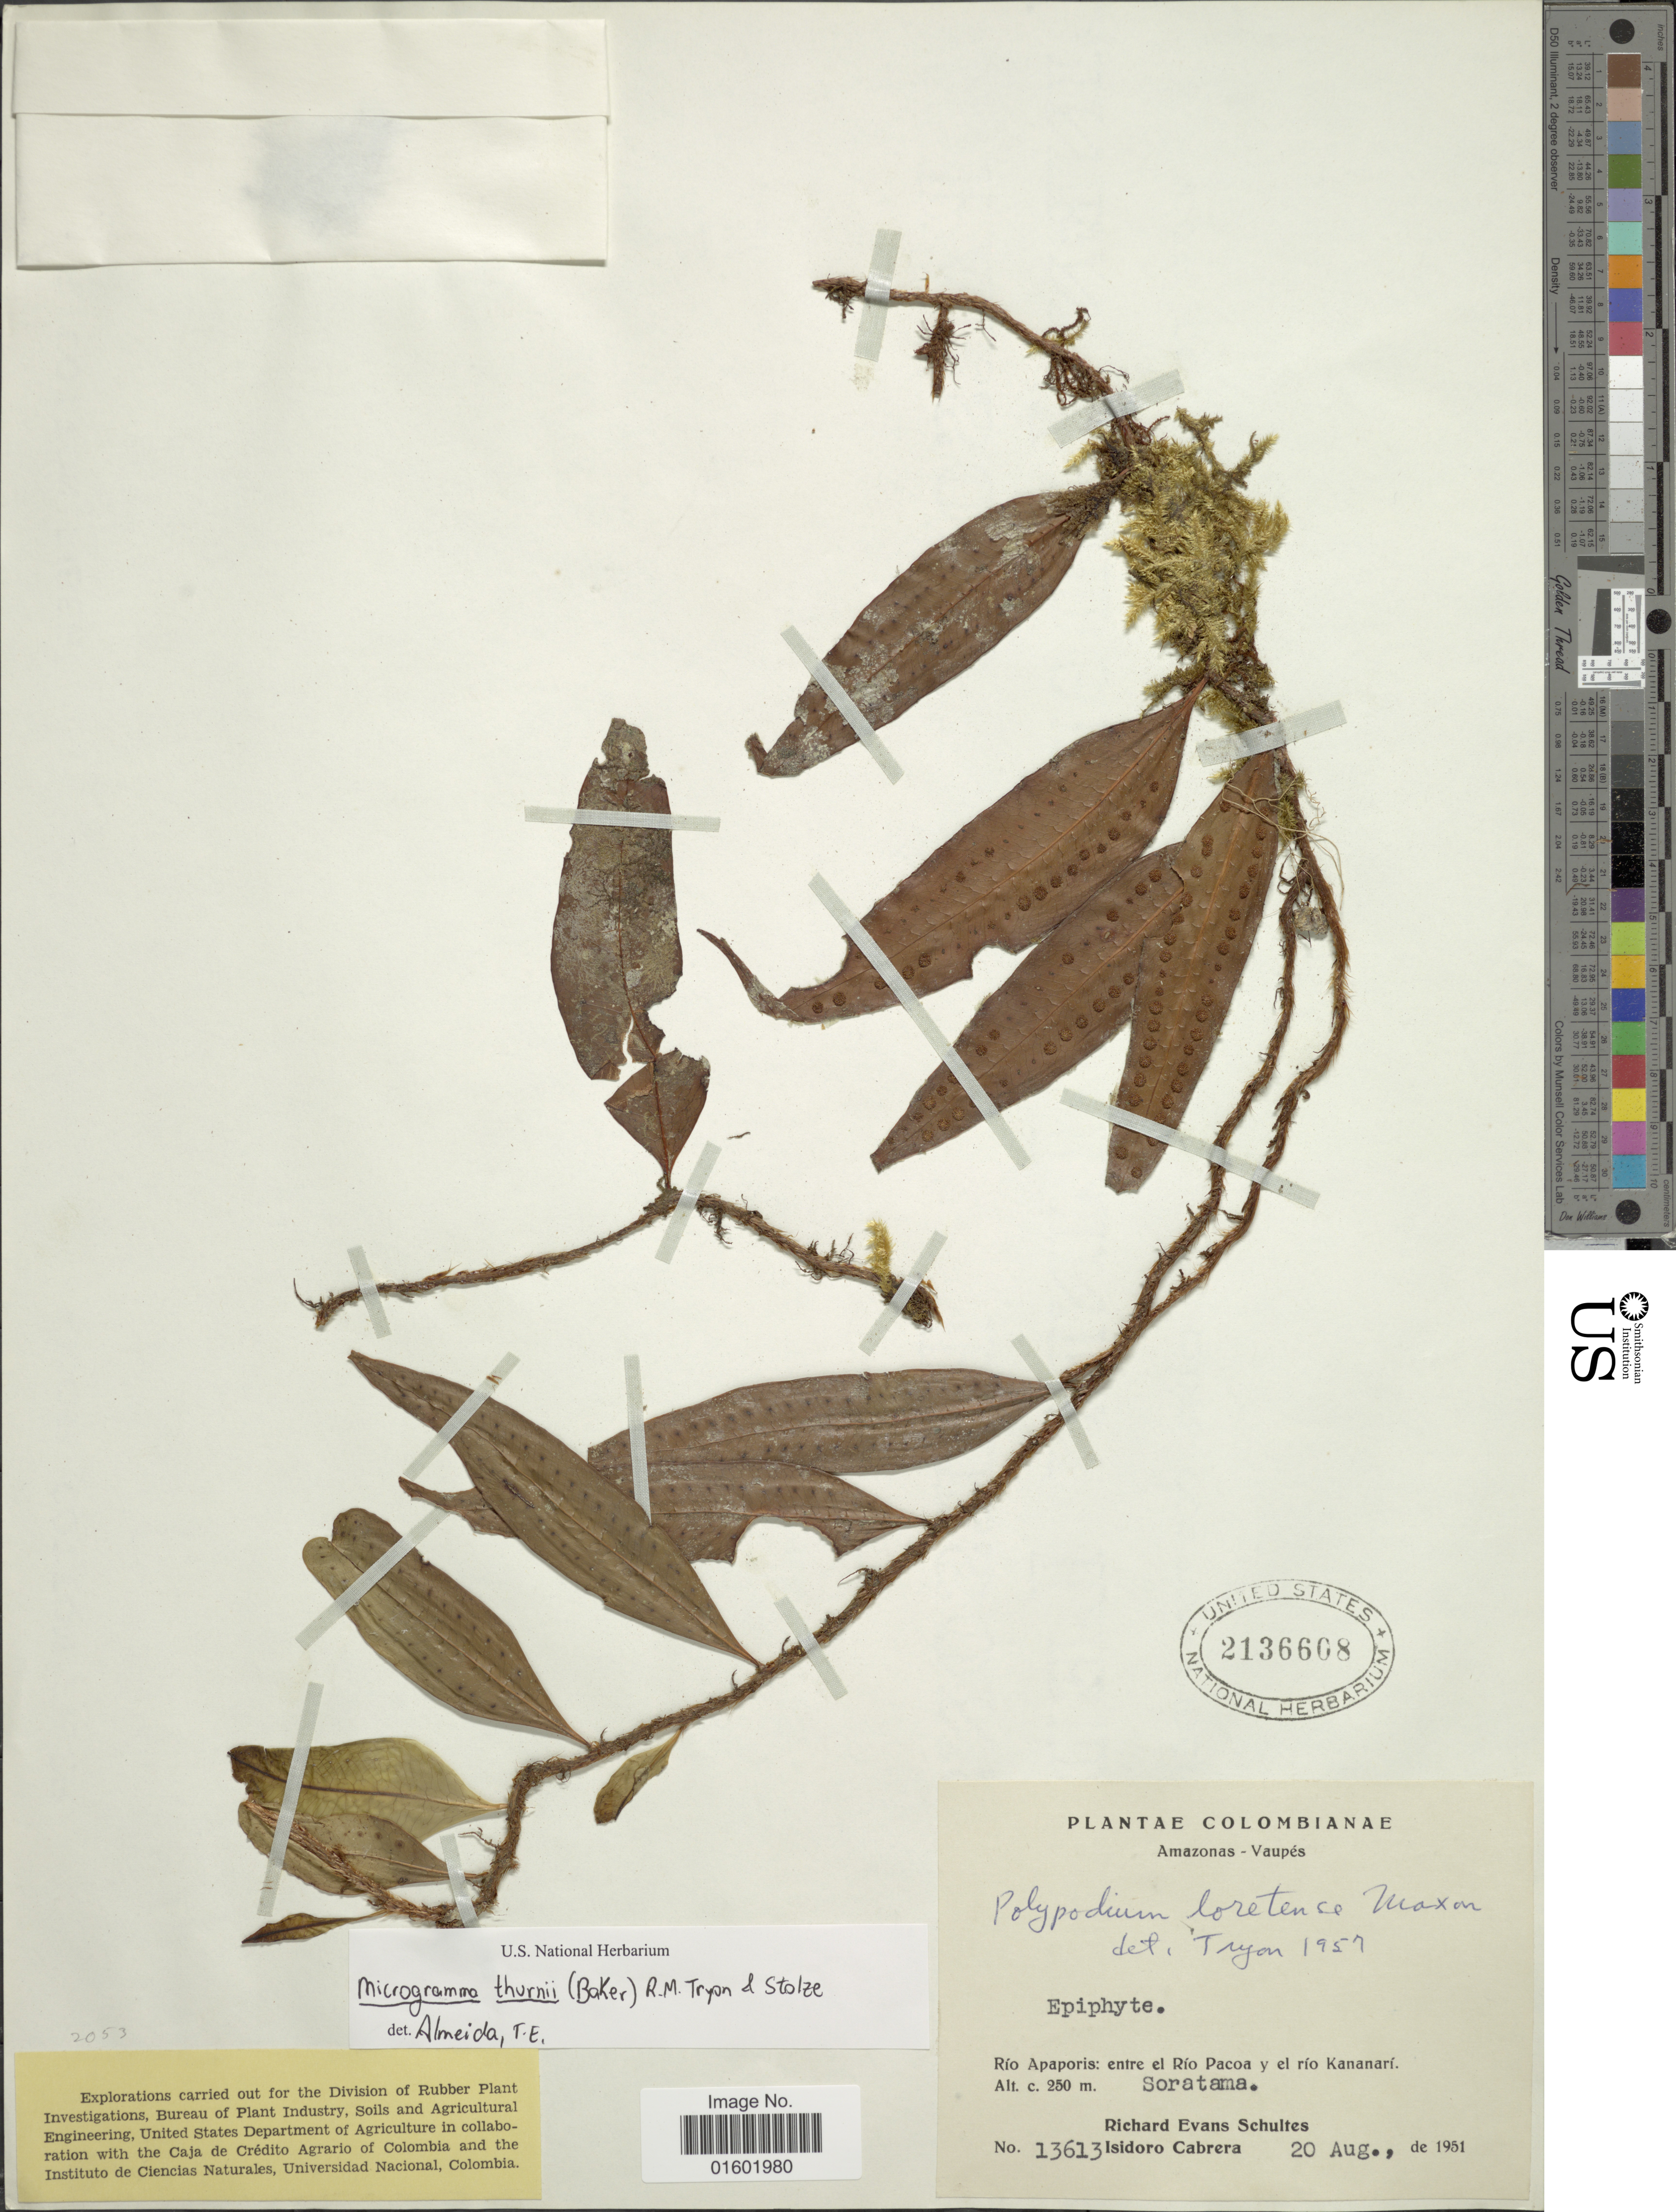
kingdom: Plantae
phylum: Tracheophyta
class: Polypodiopsida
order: Polypodiales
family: Polypodiaceae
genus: Microgramma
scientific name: Microgramma thurnii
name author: (Baker) R.M. Tryon & Stolze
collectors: R. E. Schultes & I. Cabrera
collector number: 13613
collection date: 1951-08-10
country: Colombia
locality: Amazonas-Vaupes, Rio Apaporis: entre el Rop Pacao y el rio Kananari, Soratama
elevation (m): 250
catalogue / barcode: US 2136608